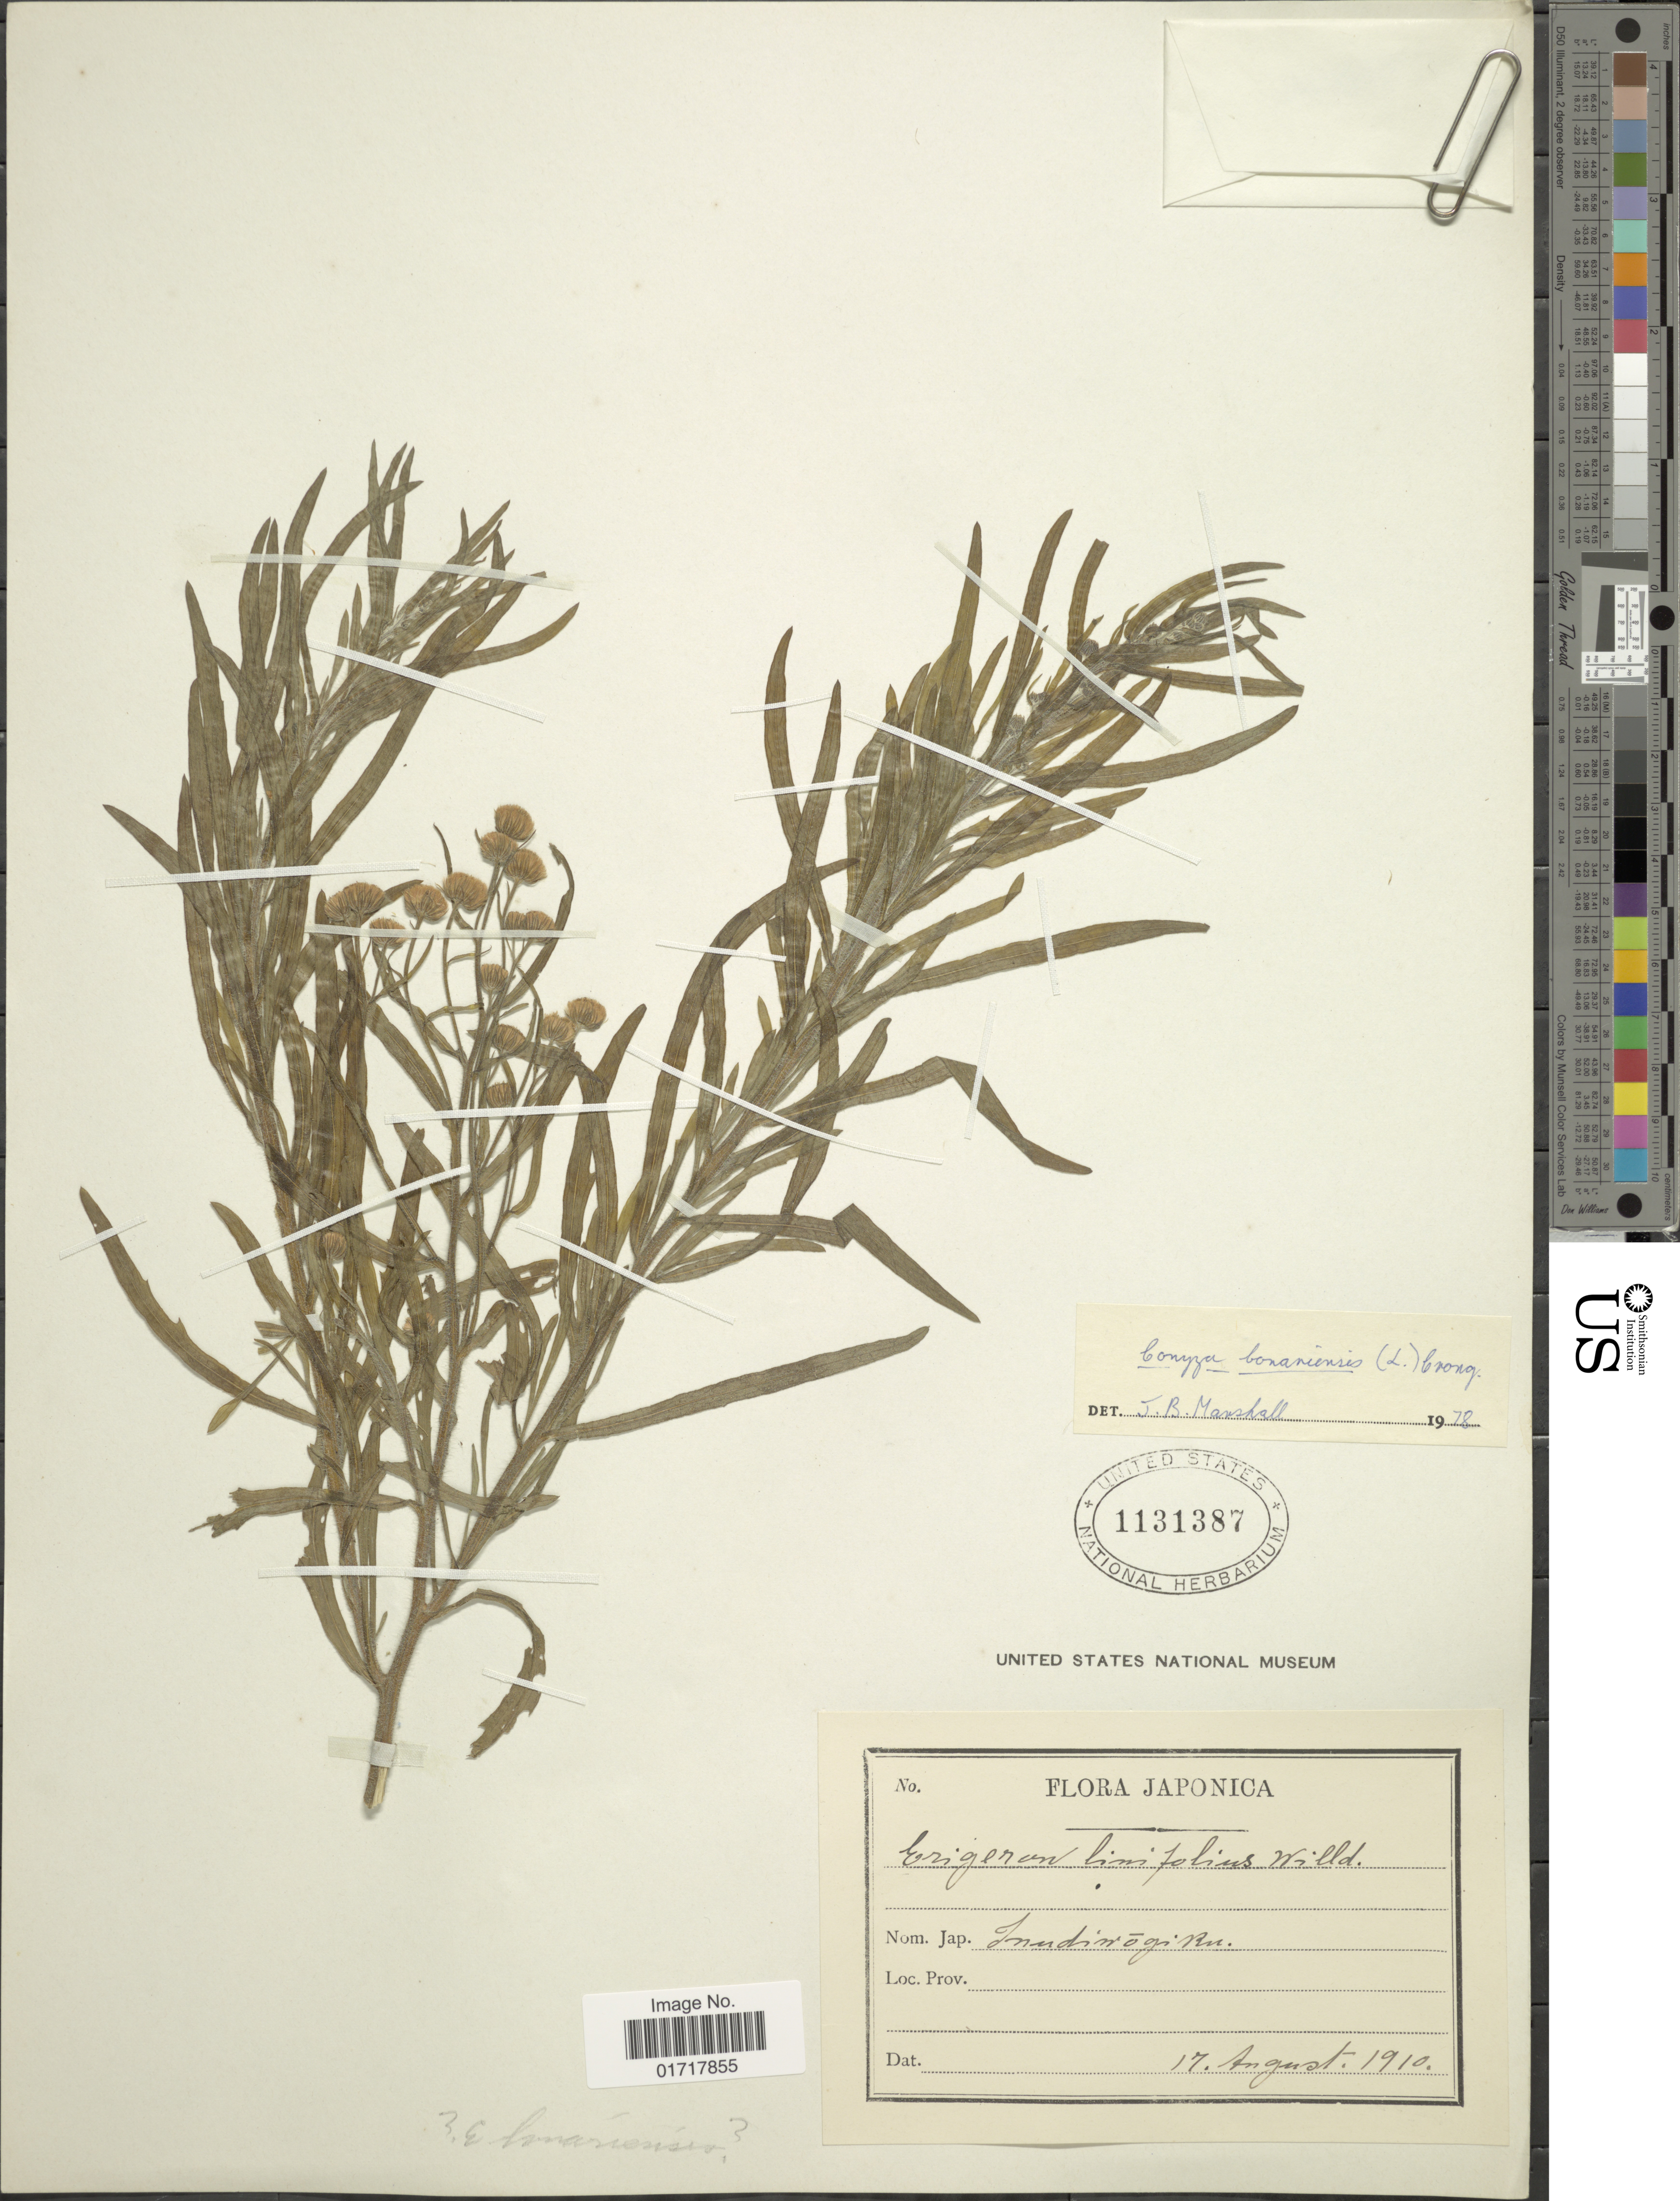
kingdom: Plantae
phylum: Tracheophyta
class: Magnoliopsida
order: Asterales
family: Asteraceae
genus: Conyza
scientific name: Conyza bonariensis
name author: (L.) Cronq.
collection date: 1910-08-17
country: Japan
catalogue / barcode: US 1131387